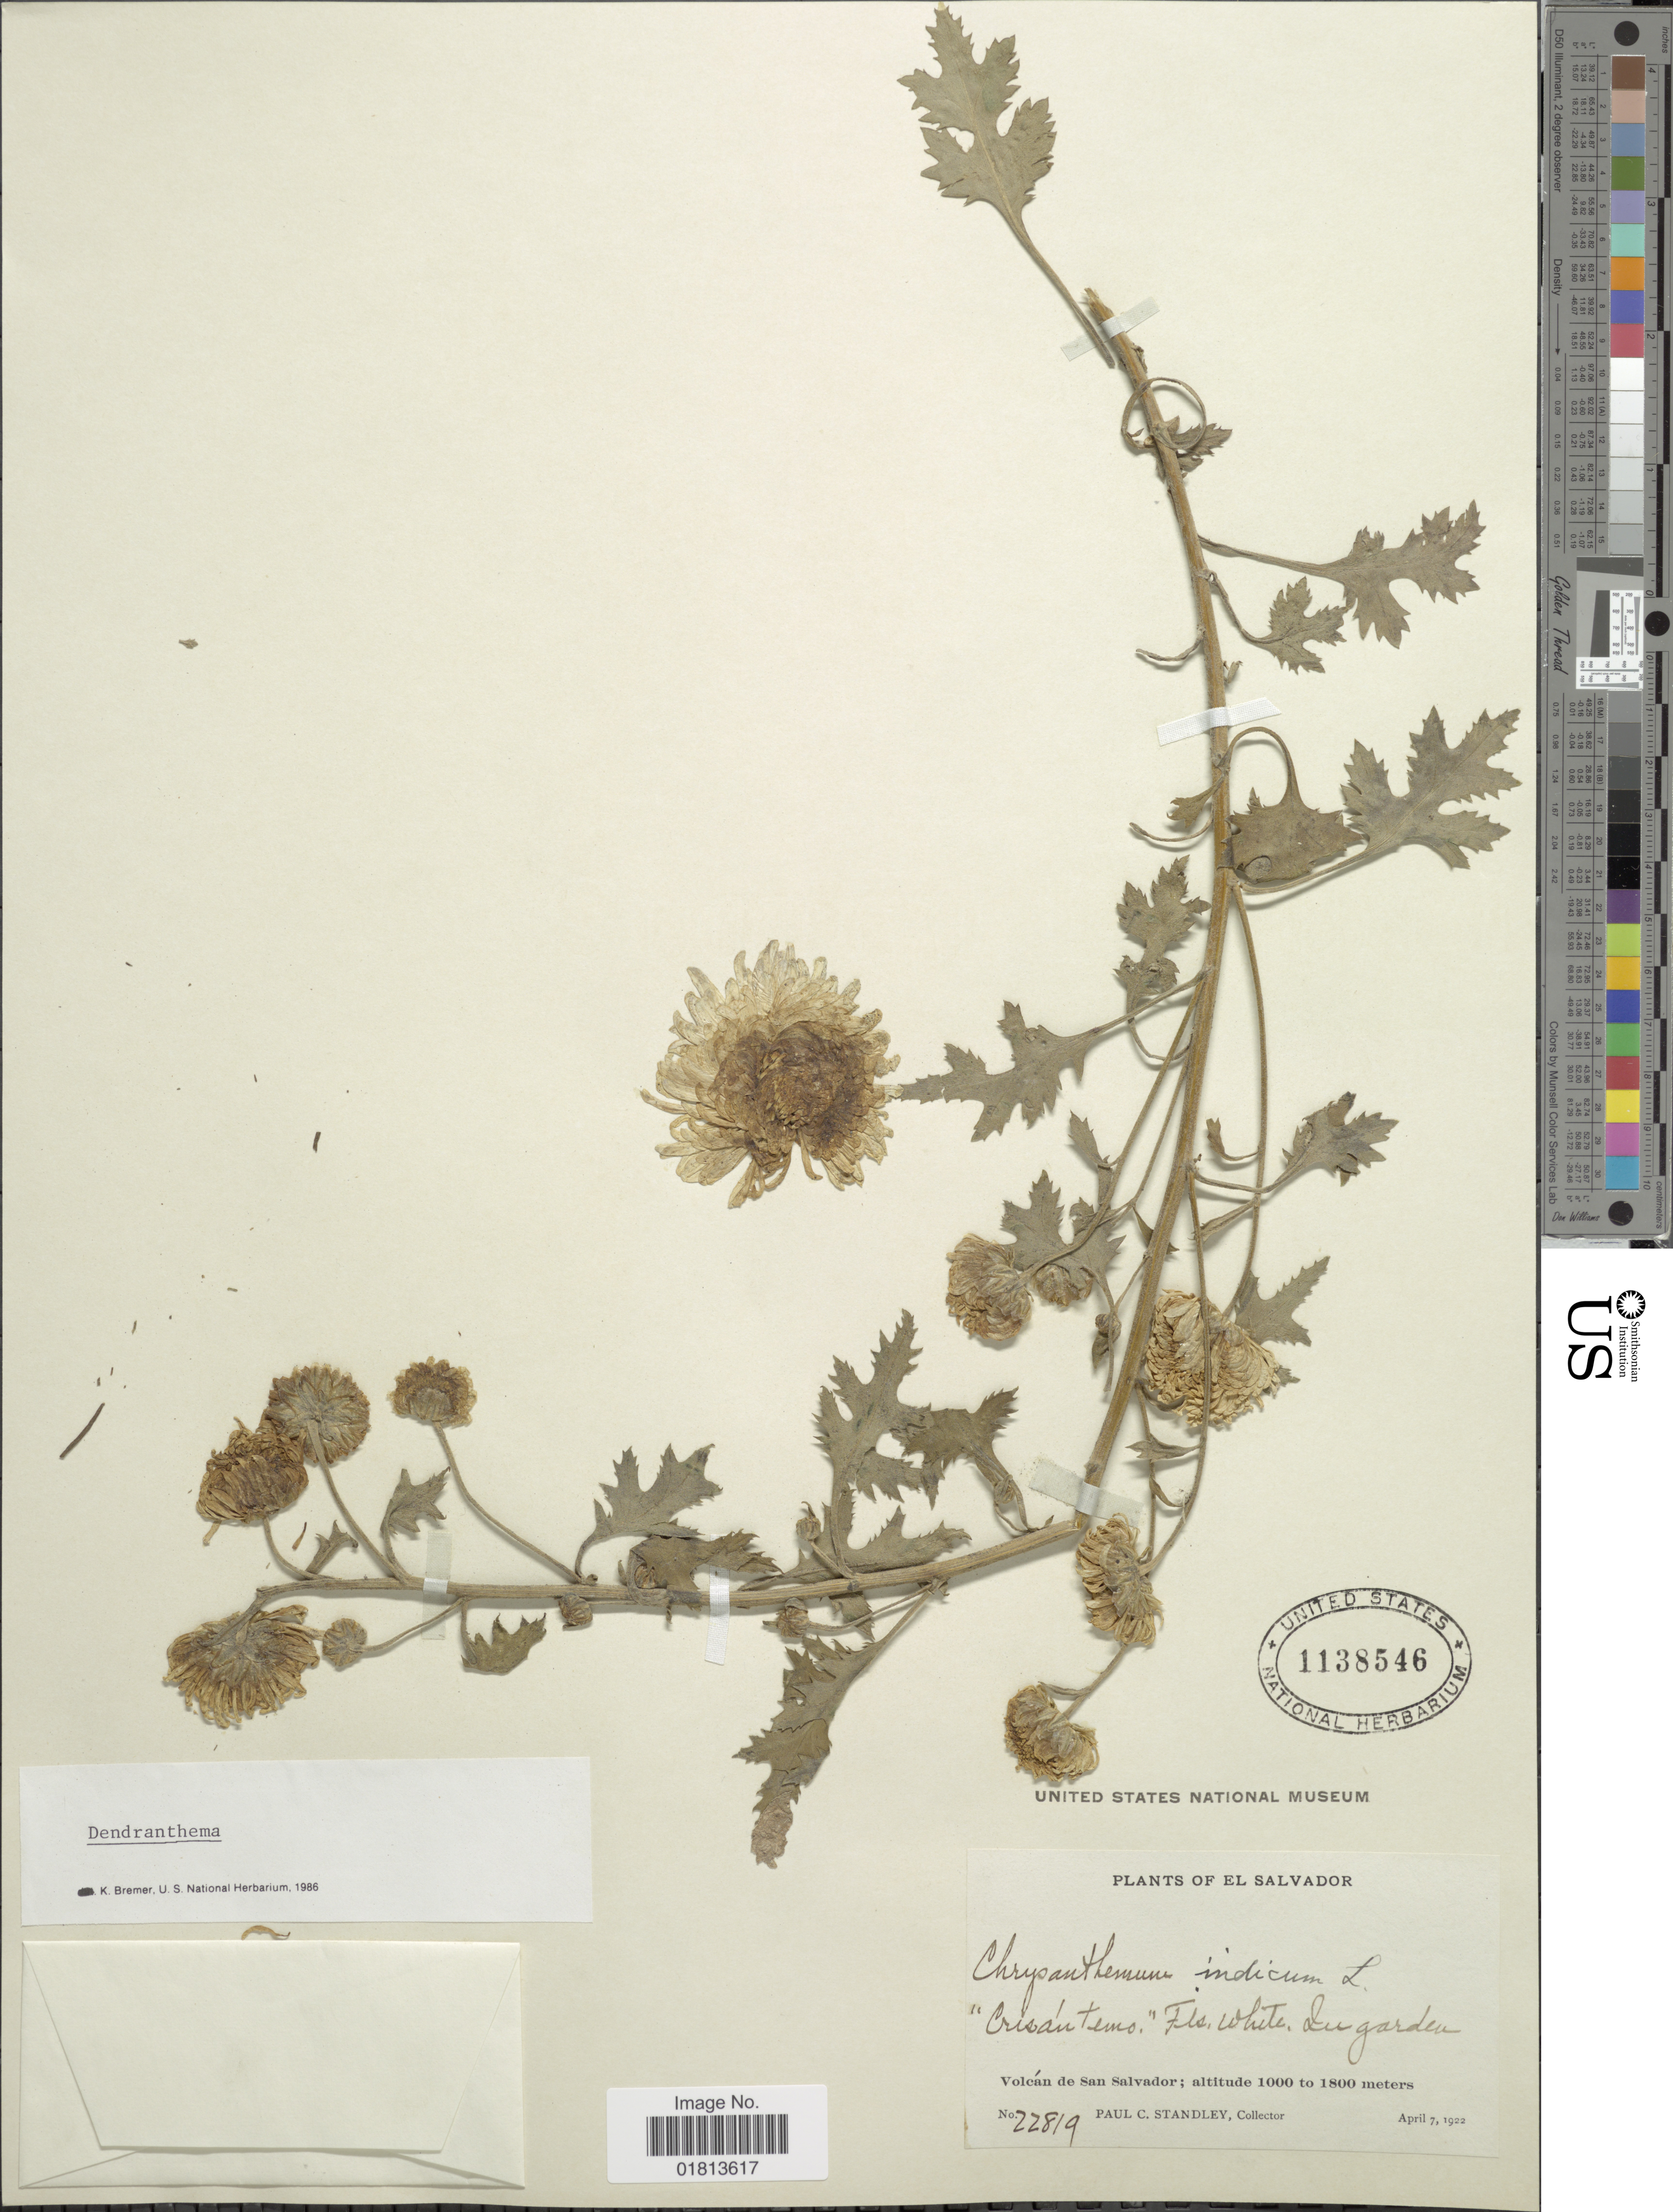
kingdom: Plantae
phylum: Tracheophyta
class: Magnoliopsida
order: Asterales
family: Asteraceae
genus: Dendranthema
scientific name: Dendranthema indicum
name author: (L.) Des Moul.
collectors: P. C. Standley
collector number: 22819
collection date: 1922-04-07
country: El Salvador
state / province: San Salvador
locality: Volcan de San Salvador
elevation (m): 1000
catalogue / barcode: US 1138546